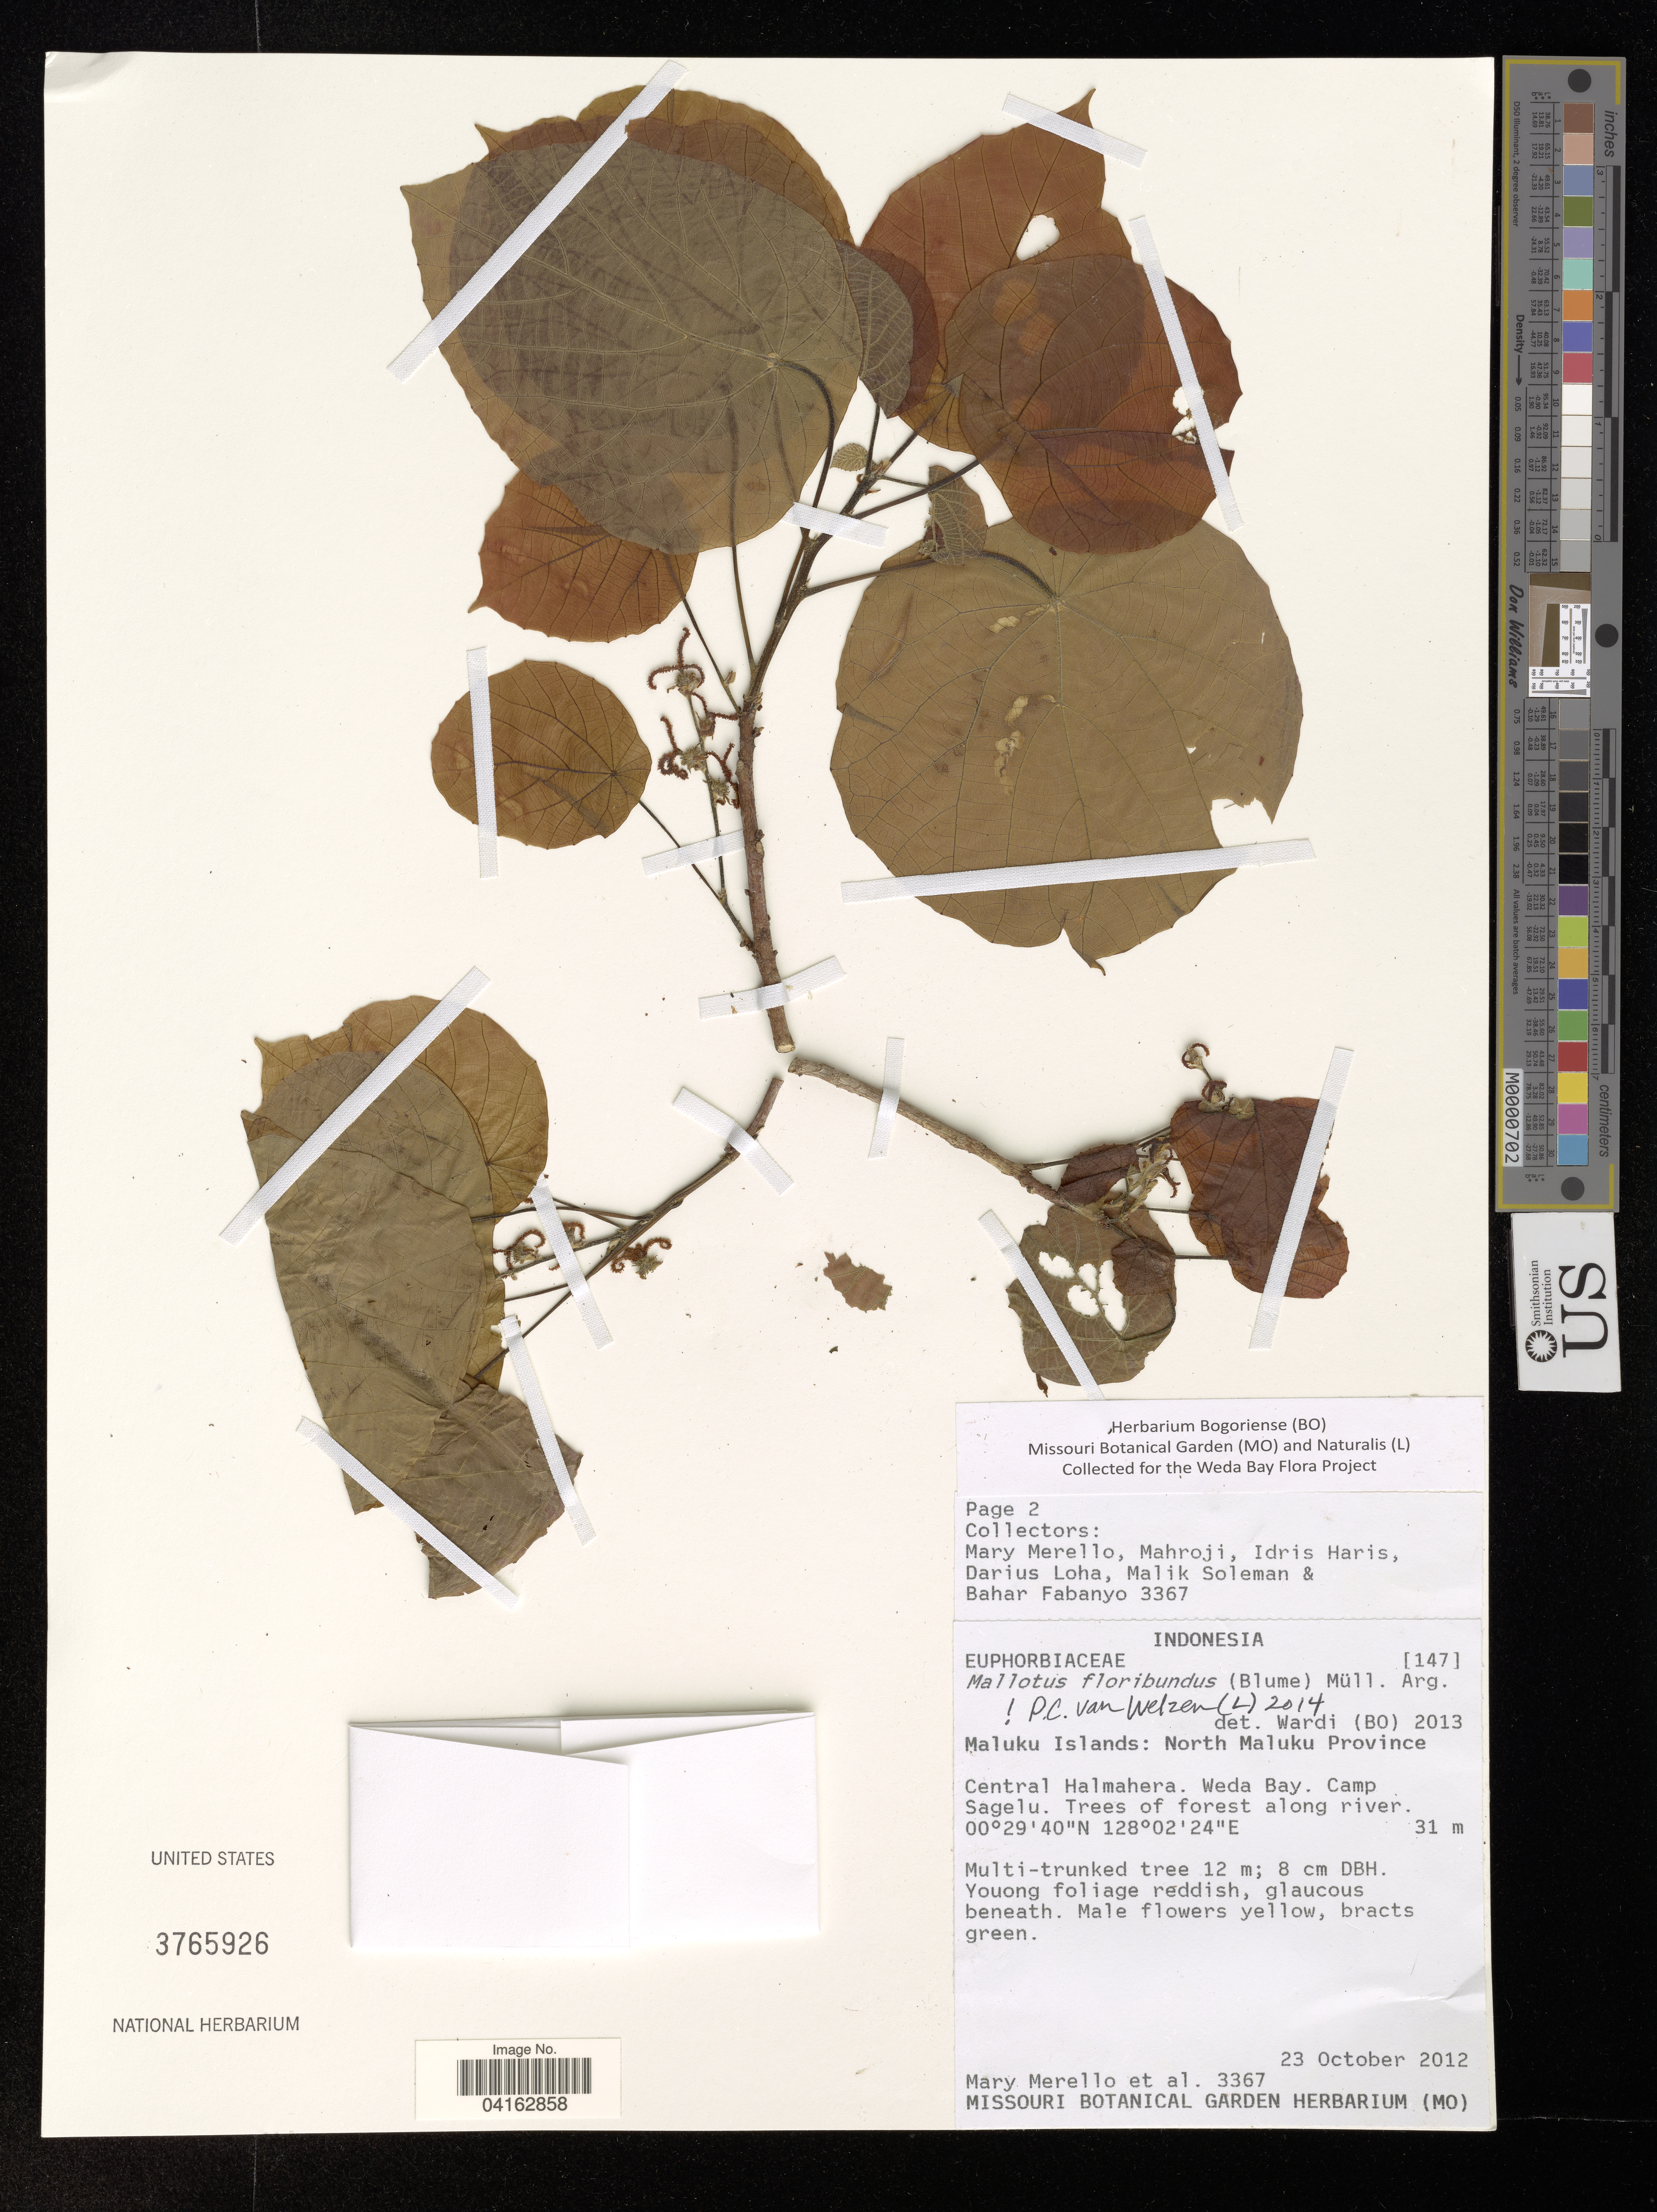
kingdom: Plantae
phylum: Tracheophyta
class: Magnoliopsida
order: Malpighiales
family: Euphorbiaceae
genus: Mallotus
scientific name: Mallotus floribundus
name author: (Blume) Müll. Arg.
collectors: M. Merello, R. Mahroji, I. Haris, D. Loha & et al.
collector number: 3367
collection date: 2012-10-23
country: Indonesia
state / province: Maluku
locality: Maluku Islands: North Maluku Province. Central Halmahera. Weda Bay. Camp Sagelu. Trees of forest along river.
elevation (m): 31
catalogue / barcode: US 3765926